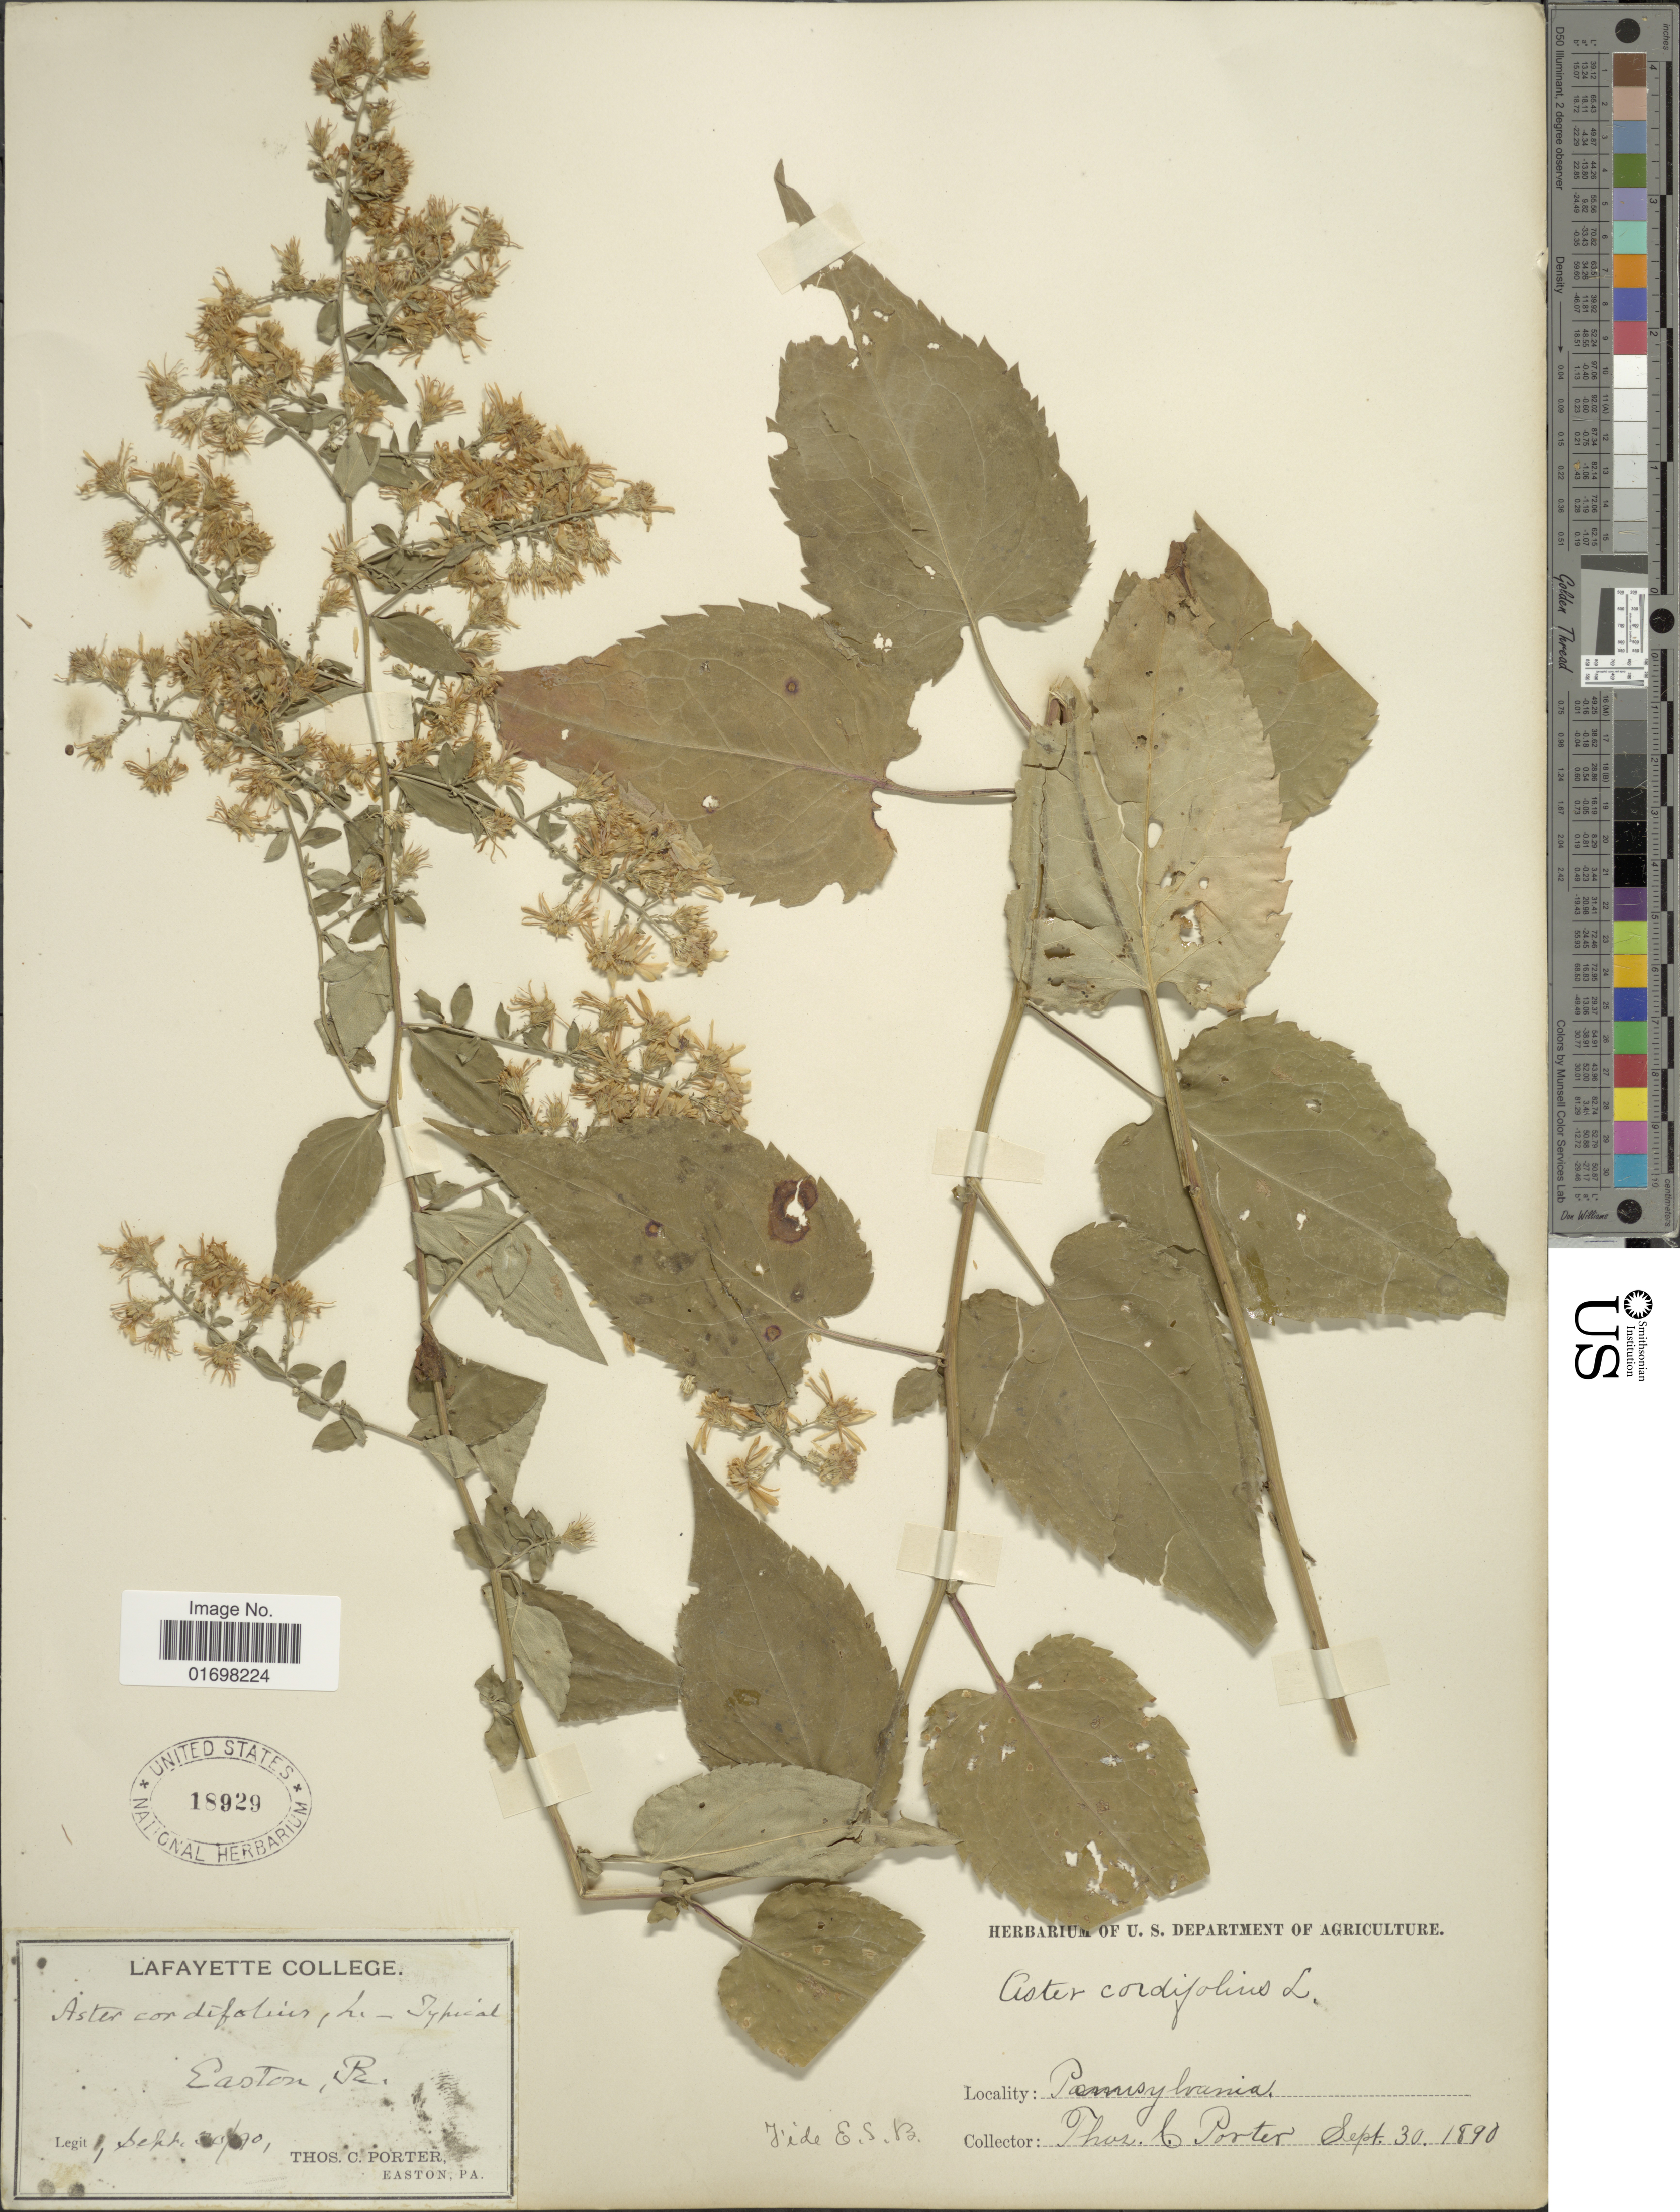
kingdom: Plantae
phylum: Tracheophyta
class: Magnoliopsida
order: Asterales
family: Asteraceae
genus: Symphyotrichum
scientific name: Symphyotrichum cordifolium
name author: (L.) G.L. Nesom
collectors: T. C. Porter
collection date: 1890-09-30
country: United States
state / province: Pennsylvania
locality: Easton, Pa.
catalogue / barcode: US 18929